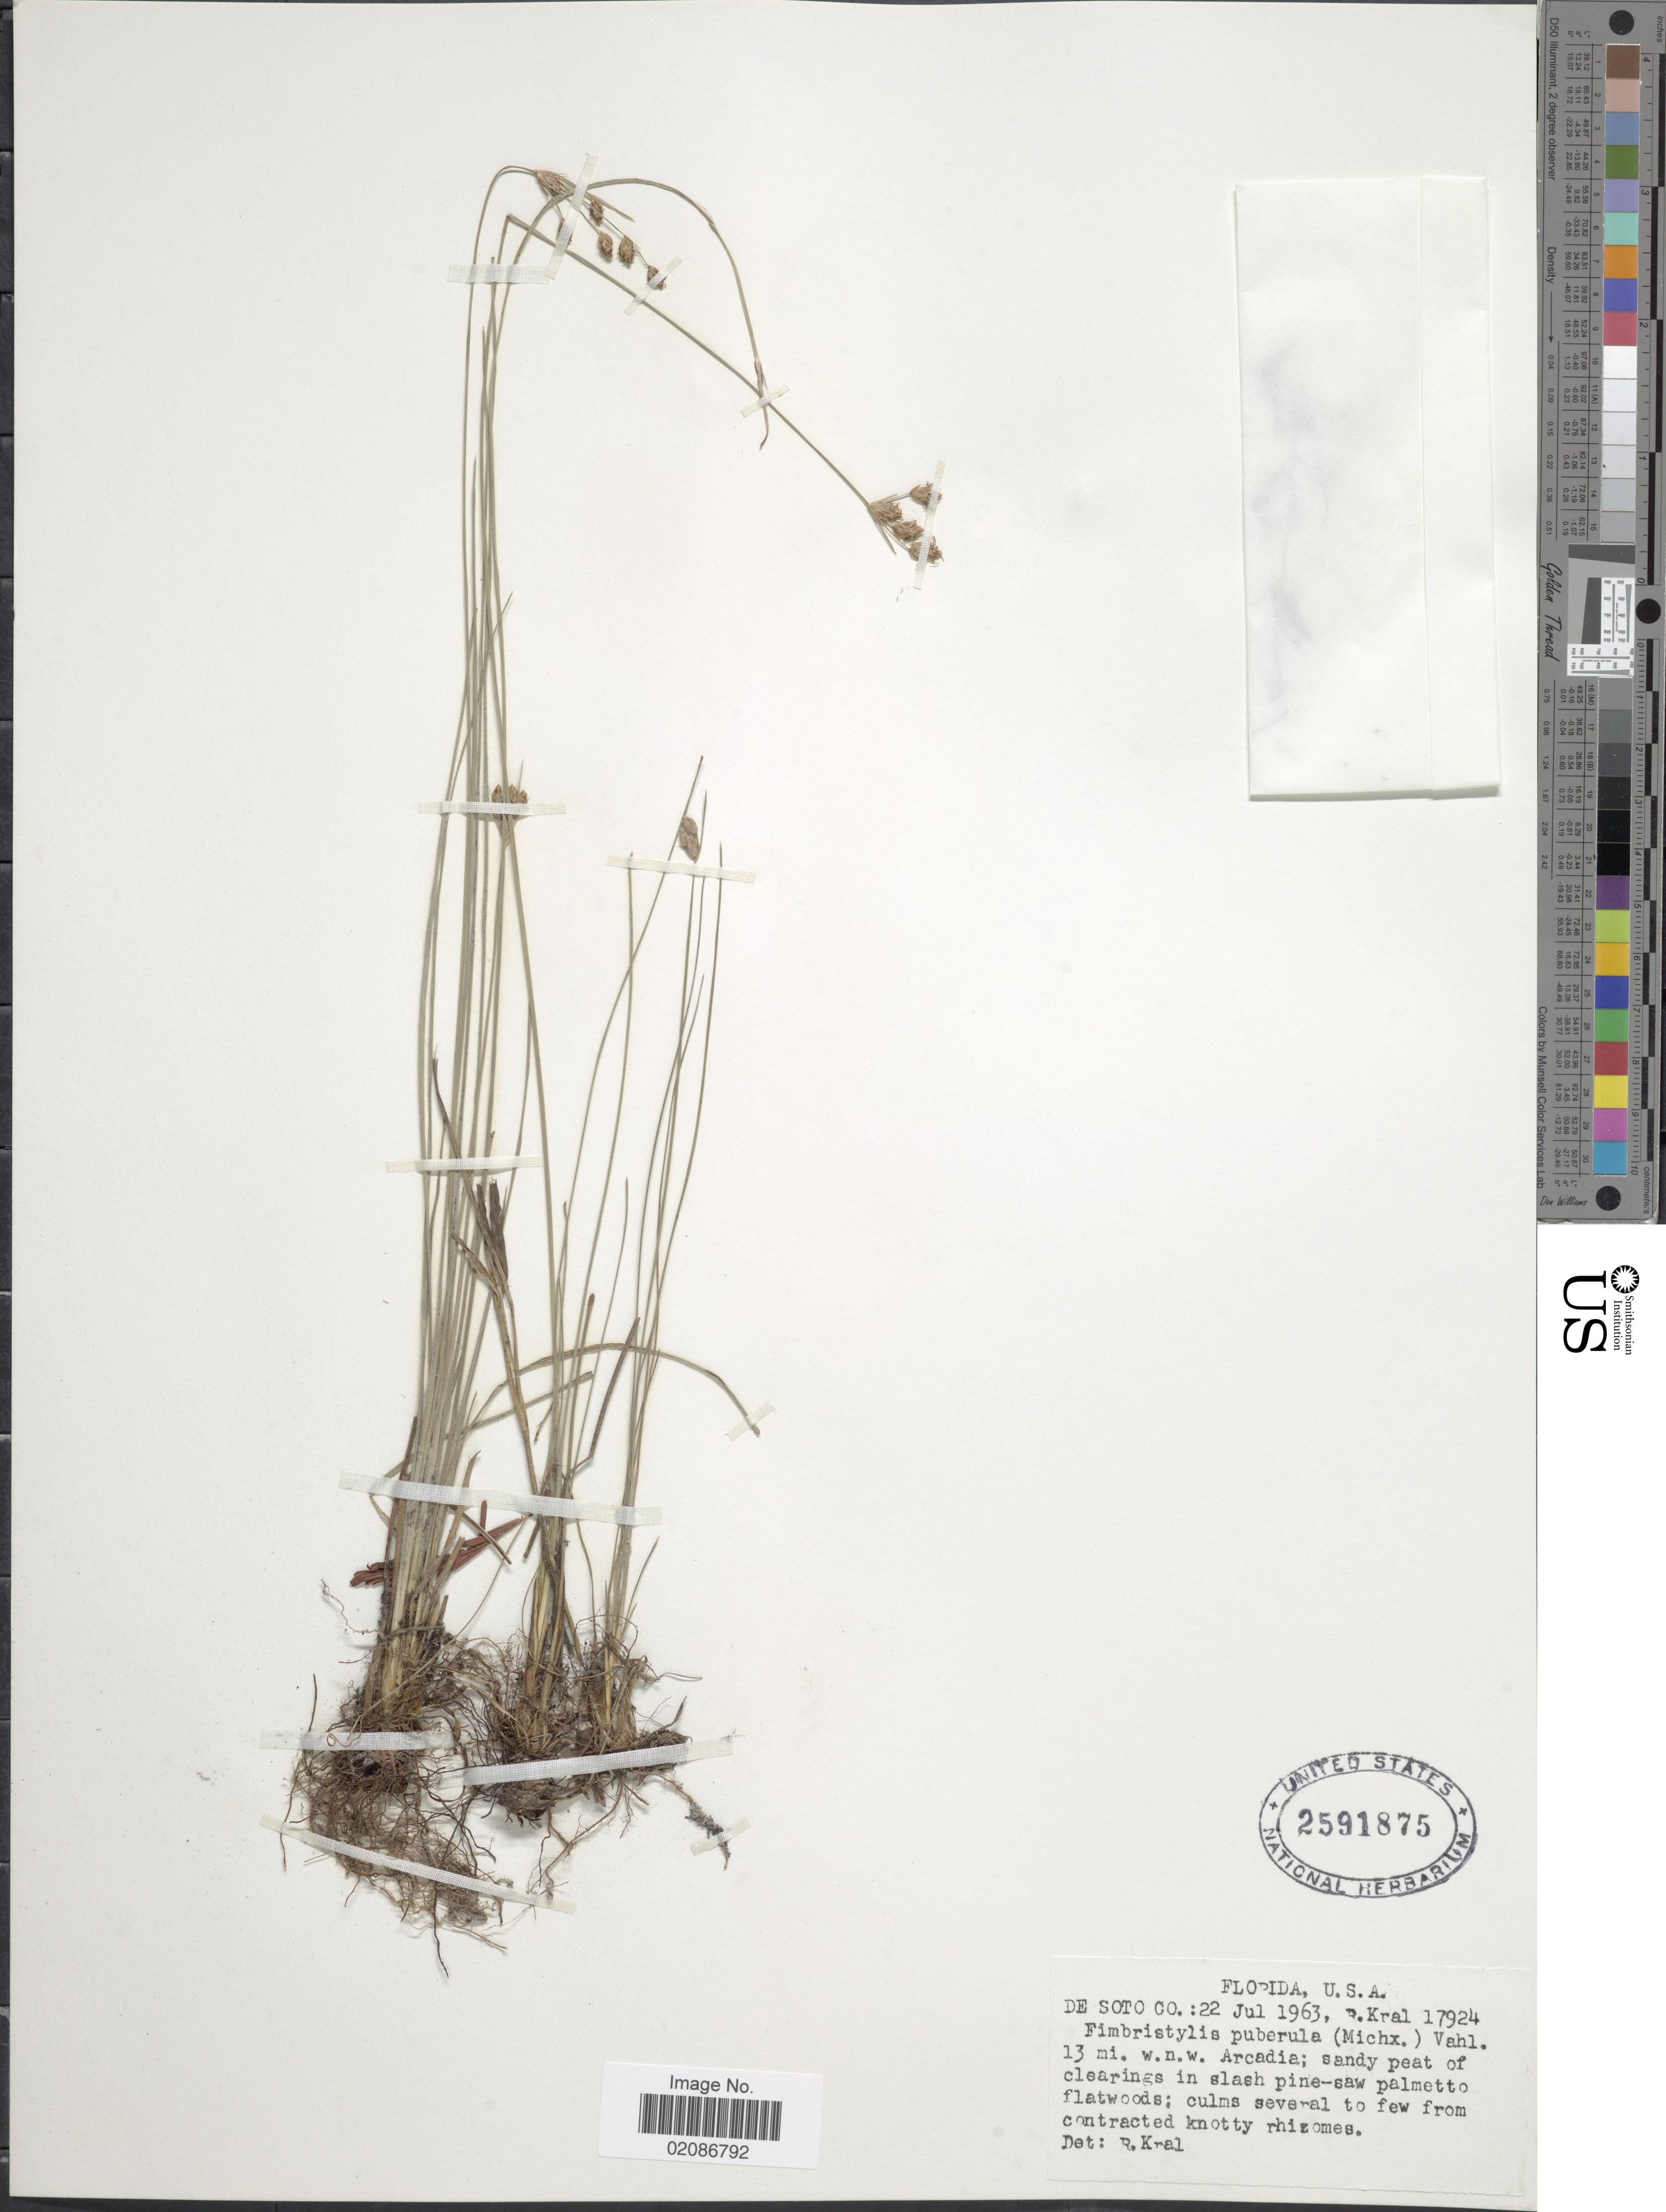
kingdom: Plantae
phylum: Tracheophyta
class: Liliopsida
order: Poales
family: Cyperaceae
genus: Fimbristylis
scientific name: Fimbristylis puberula var. puberula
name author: (Michx.) Vahl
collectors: R. Kral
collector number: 17924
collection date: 1963-07-22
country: United States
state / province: Florida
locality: U.S.A. De Soto Co.: 13 mi. w.n.w. Arcadia; sandy peat of clearings in slash pine-saw palmetto flatwoods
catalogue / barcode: US 2591875